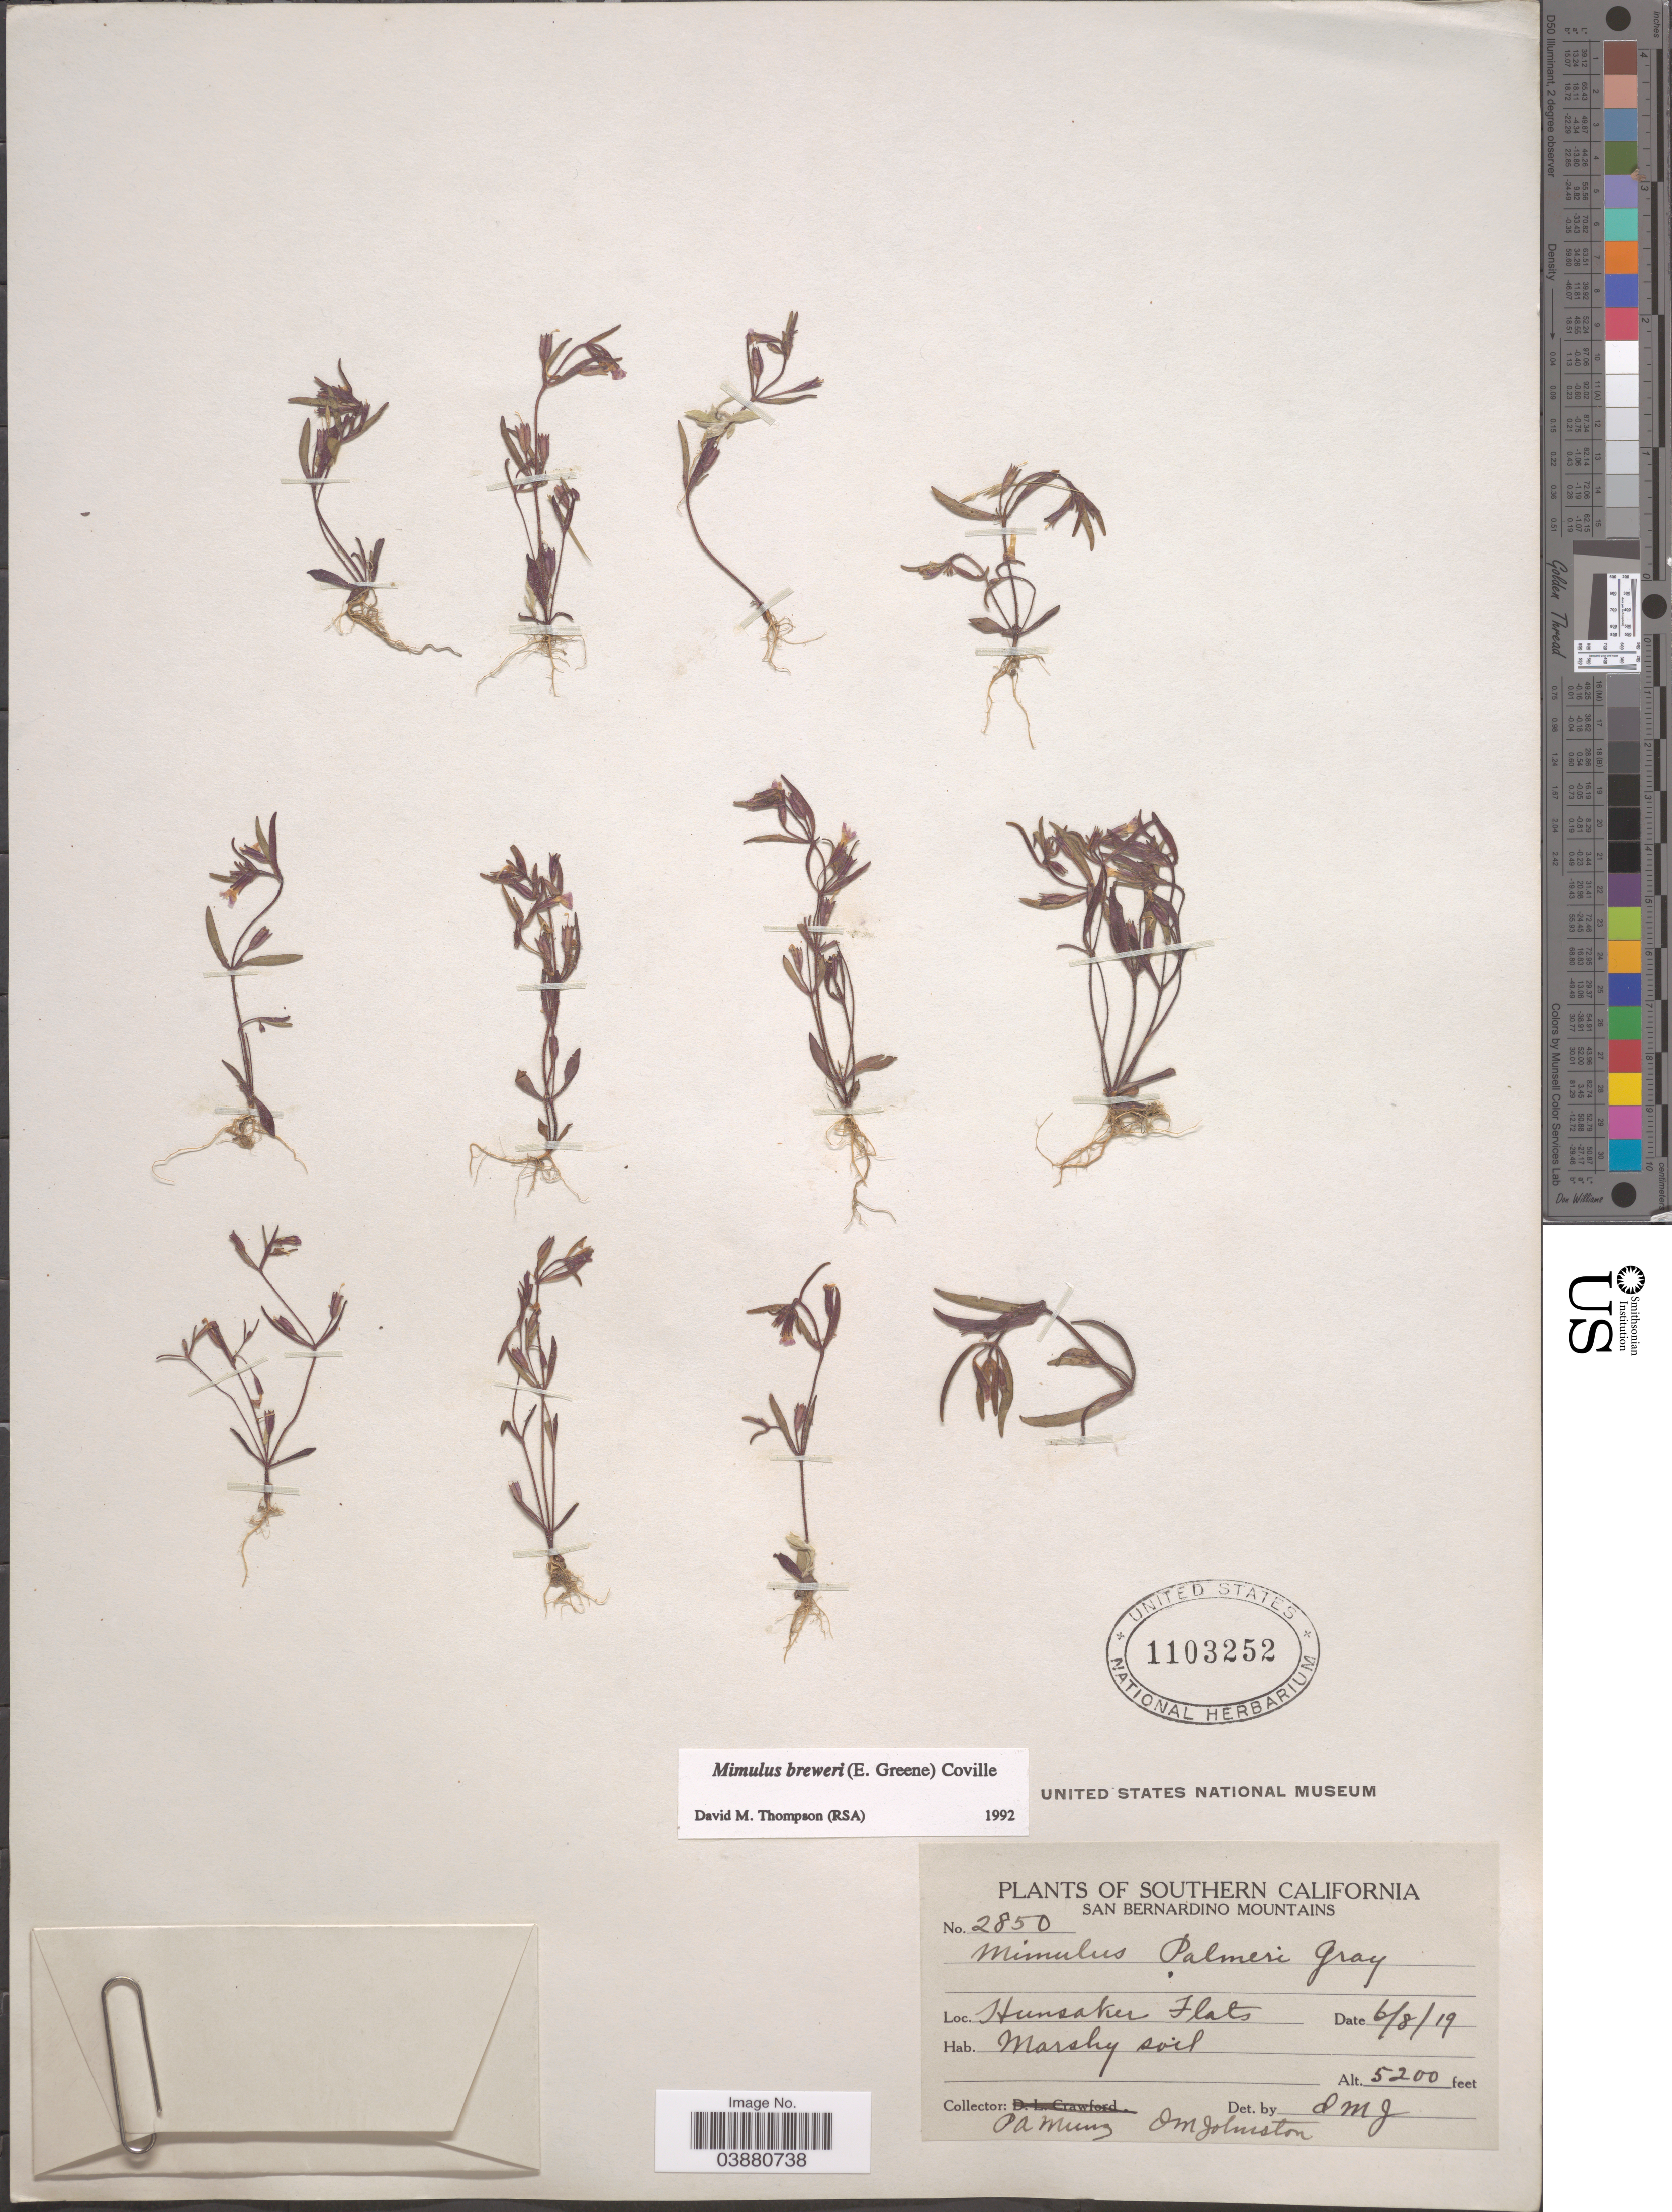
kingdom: Plantae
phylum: Tracheophyta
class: Magnoliopsida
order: Lamiales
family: Phrymaceae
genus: Mimulus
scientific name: Mimulus breweri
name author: (Greene) Coville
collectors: P. A. Munz & O. Johnston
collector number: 2850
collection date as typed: Transcribed d/m/y: 8/6/19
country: United States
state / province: California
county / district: San Bernardino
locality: Southern California. San Bernardino Mountains. Hunsaker Flats.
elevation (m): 1585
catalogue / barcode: US 1103252